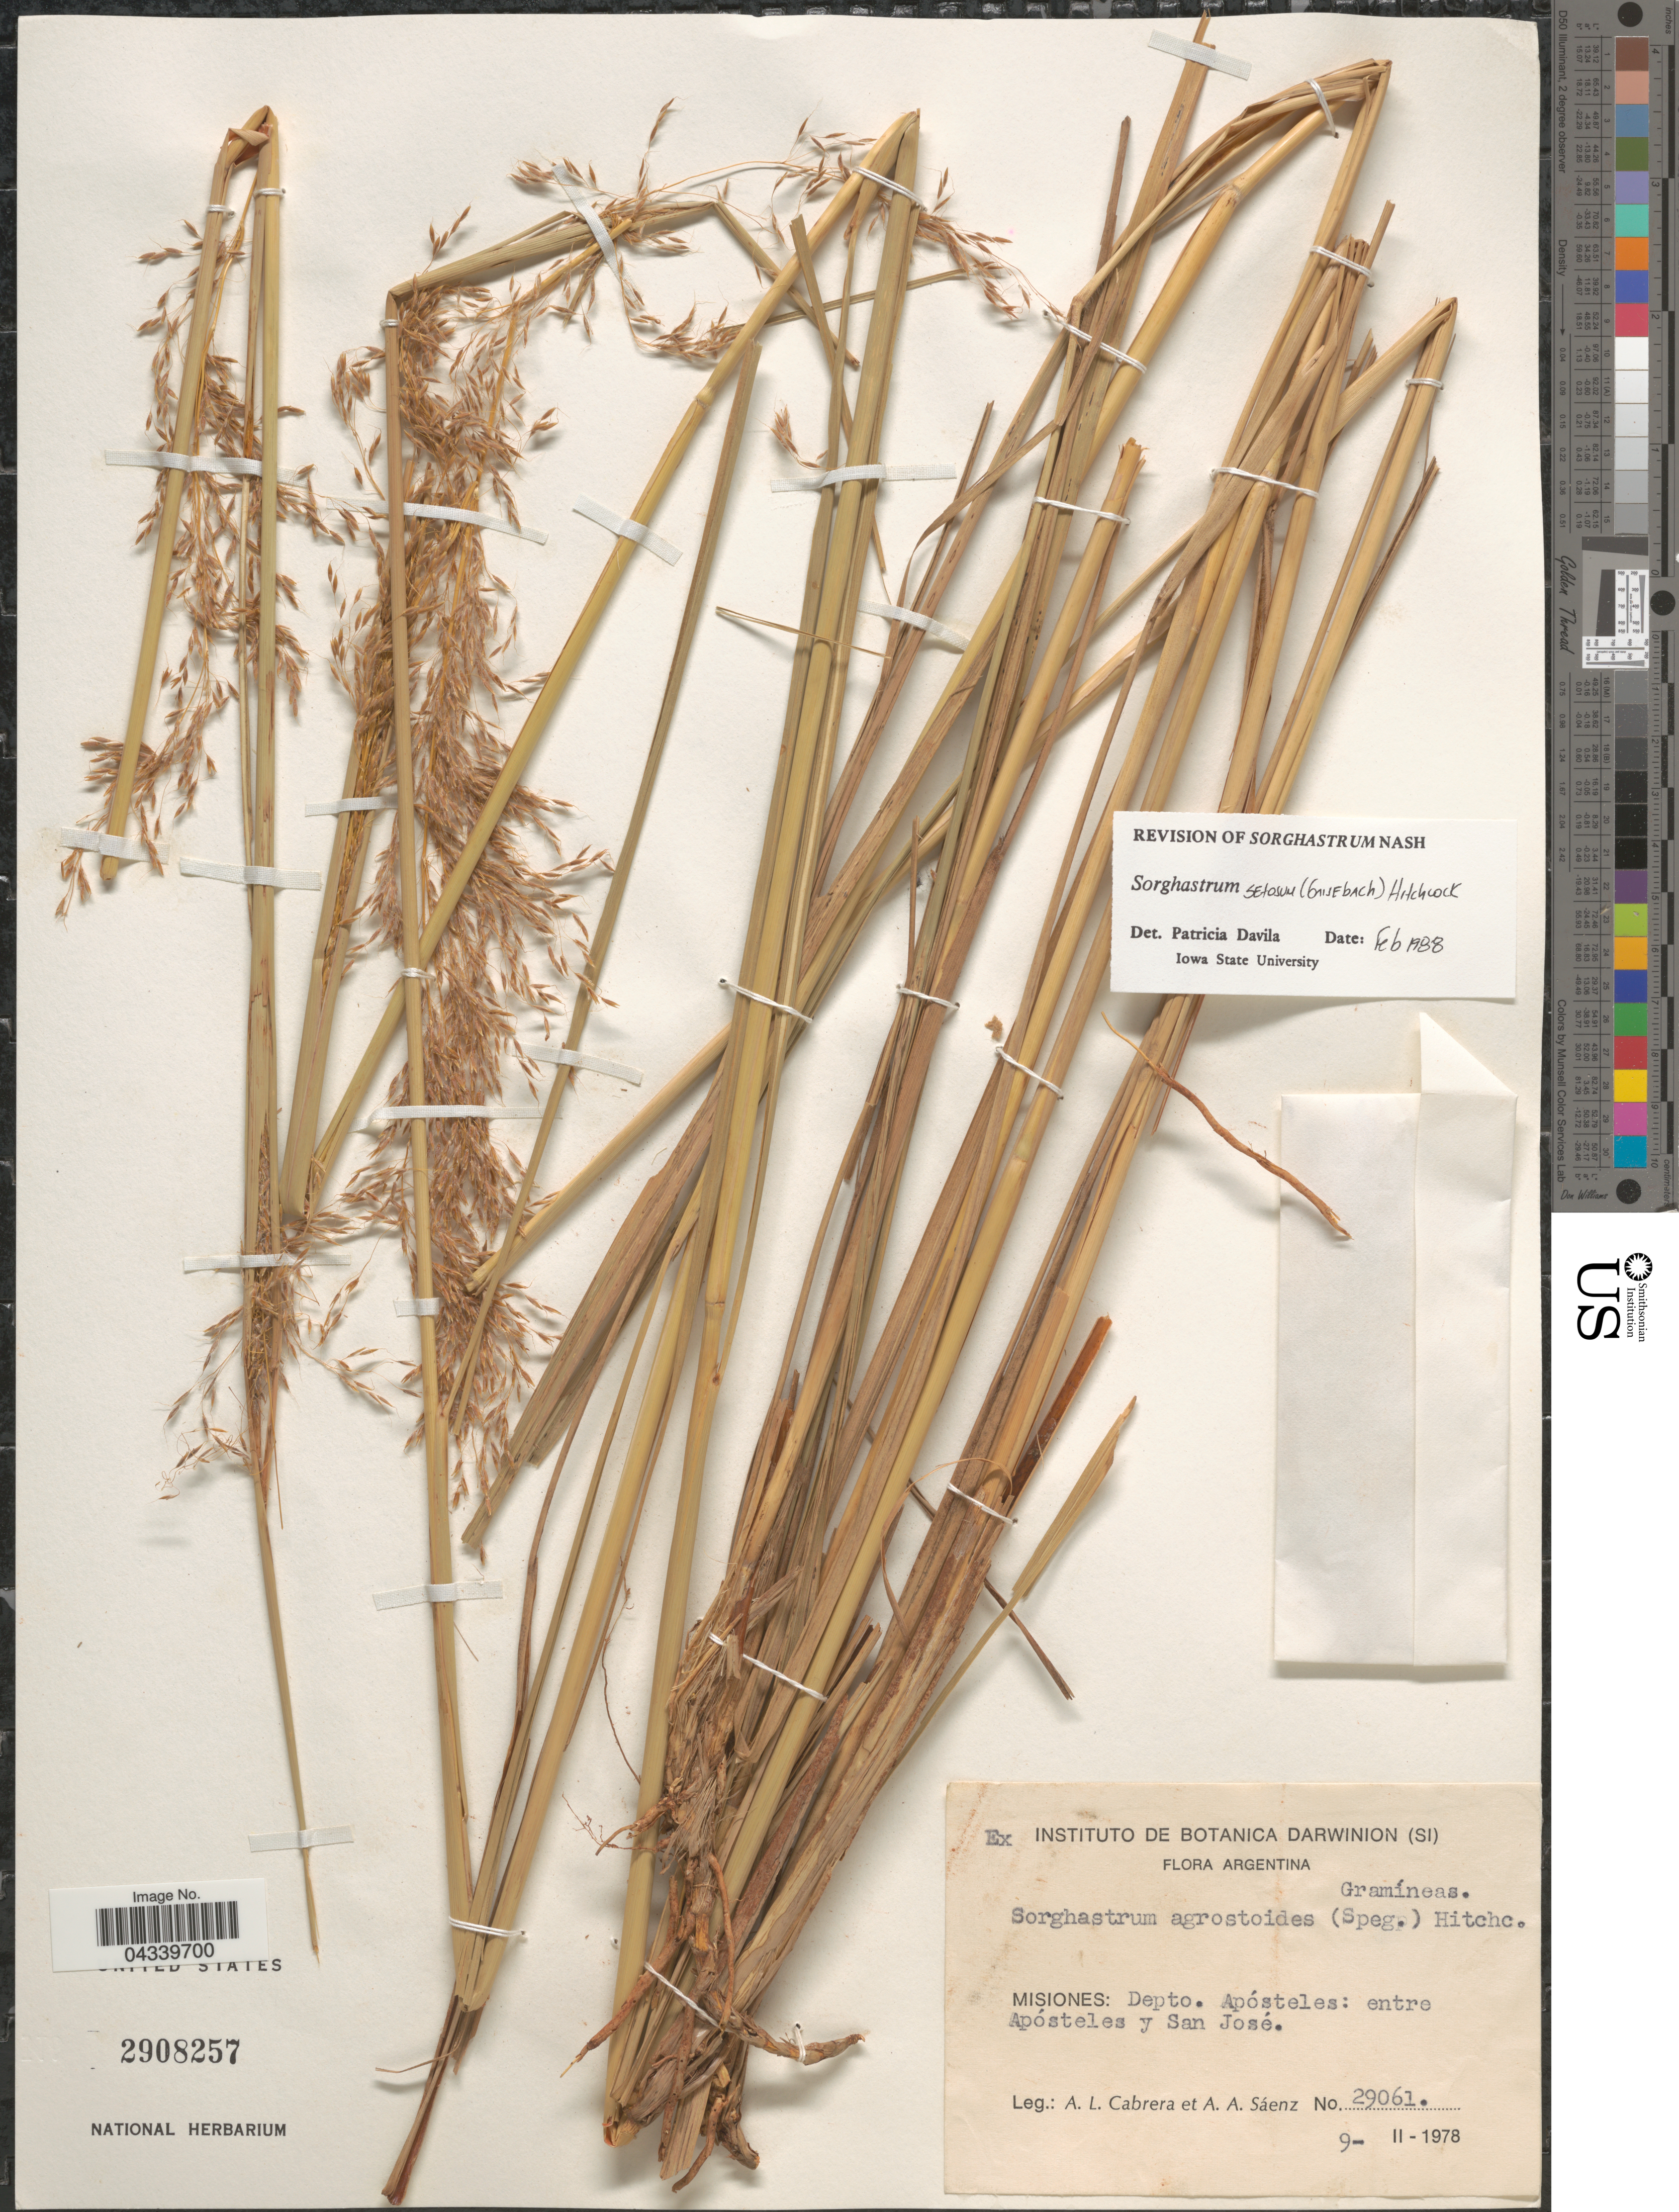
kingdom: Plantae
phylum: Tracheophyta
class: Liliopsida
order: Poales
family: Poaceae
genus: Sorghastrum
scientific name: Sorghastrum setosum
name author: (Griseb.) Hitchc.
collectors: A. L. Cabrera & A. A. Saenz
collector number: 29061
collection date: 1978-02-09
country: Argentina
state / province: Misiones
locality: Depto. Apósteles: entre Apósteles y San José.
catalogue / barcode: US 2908257